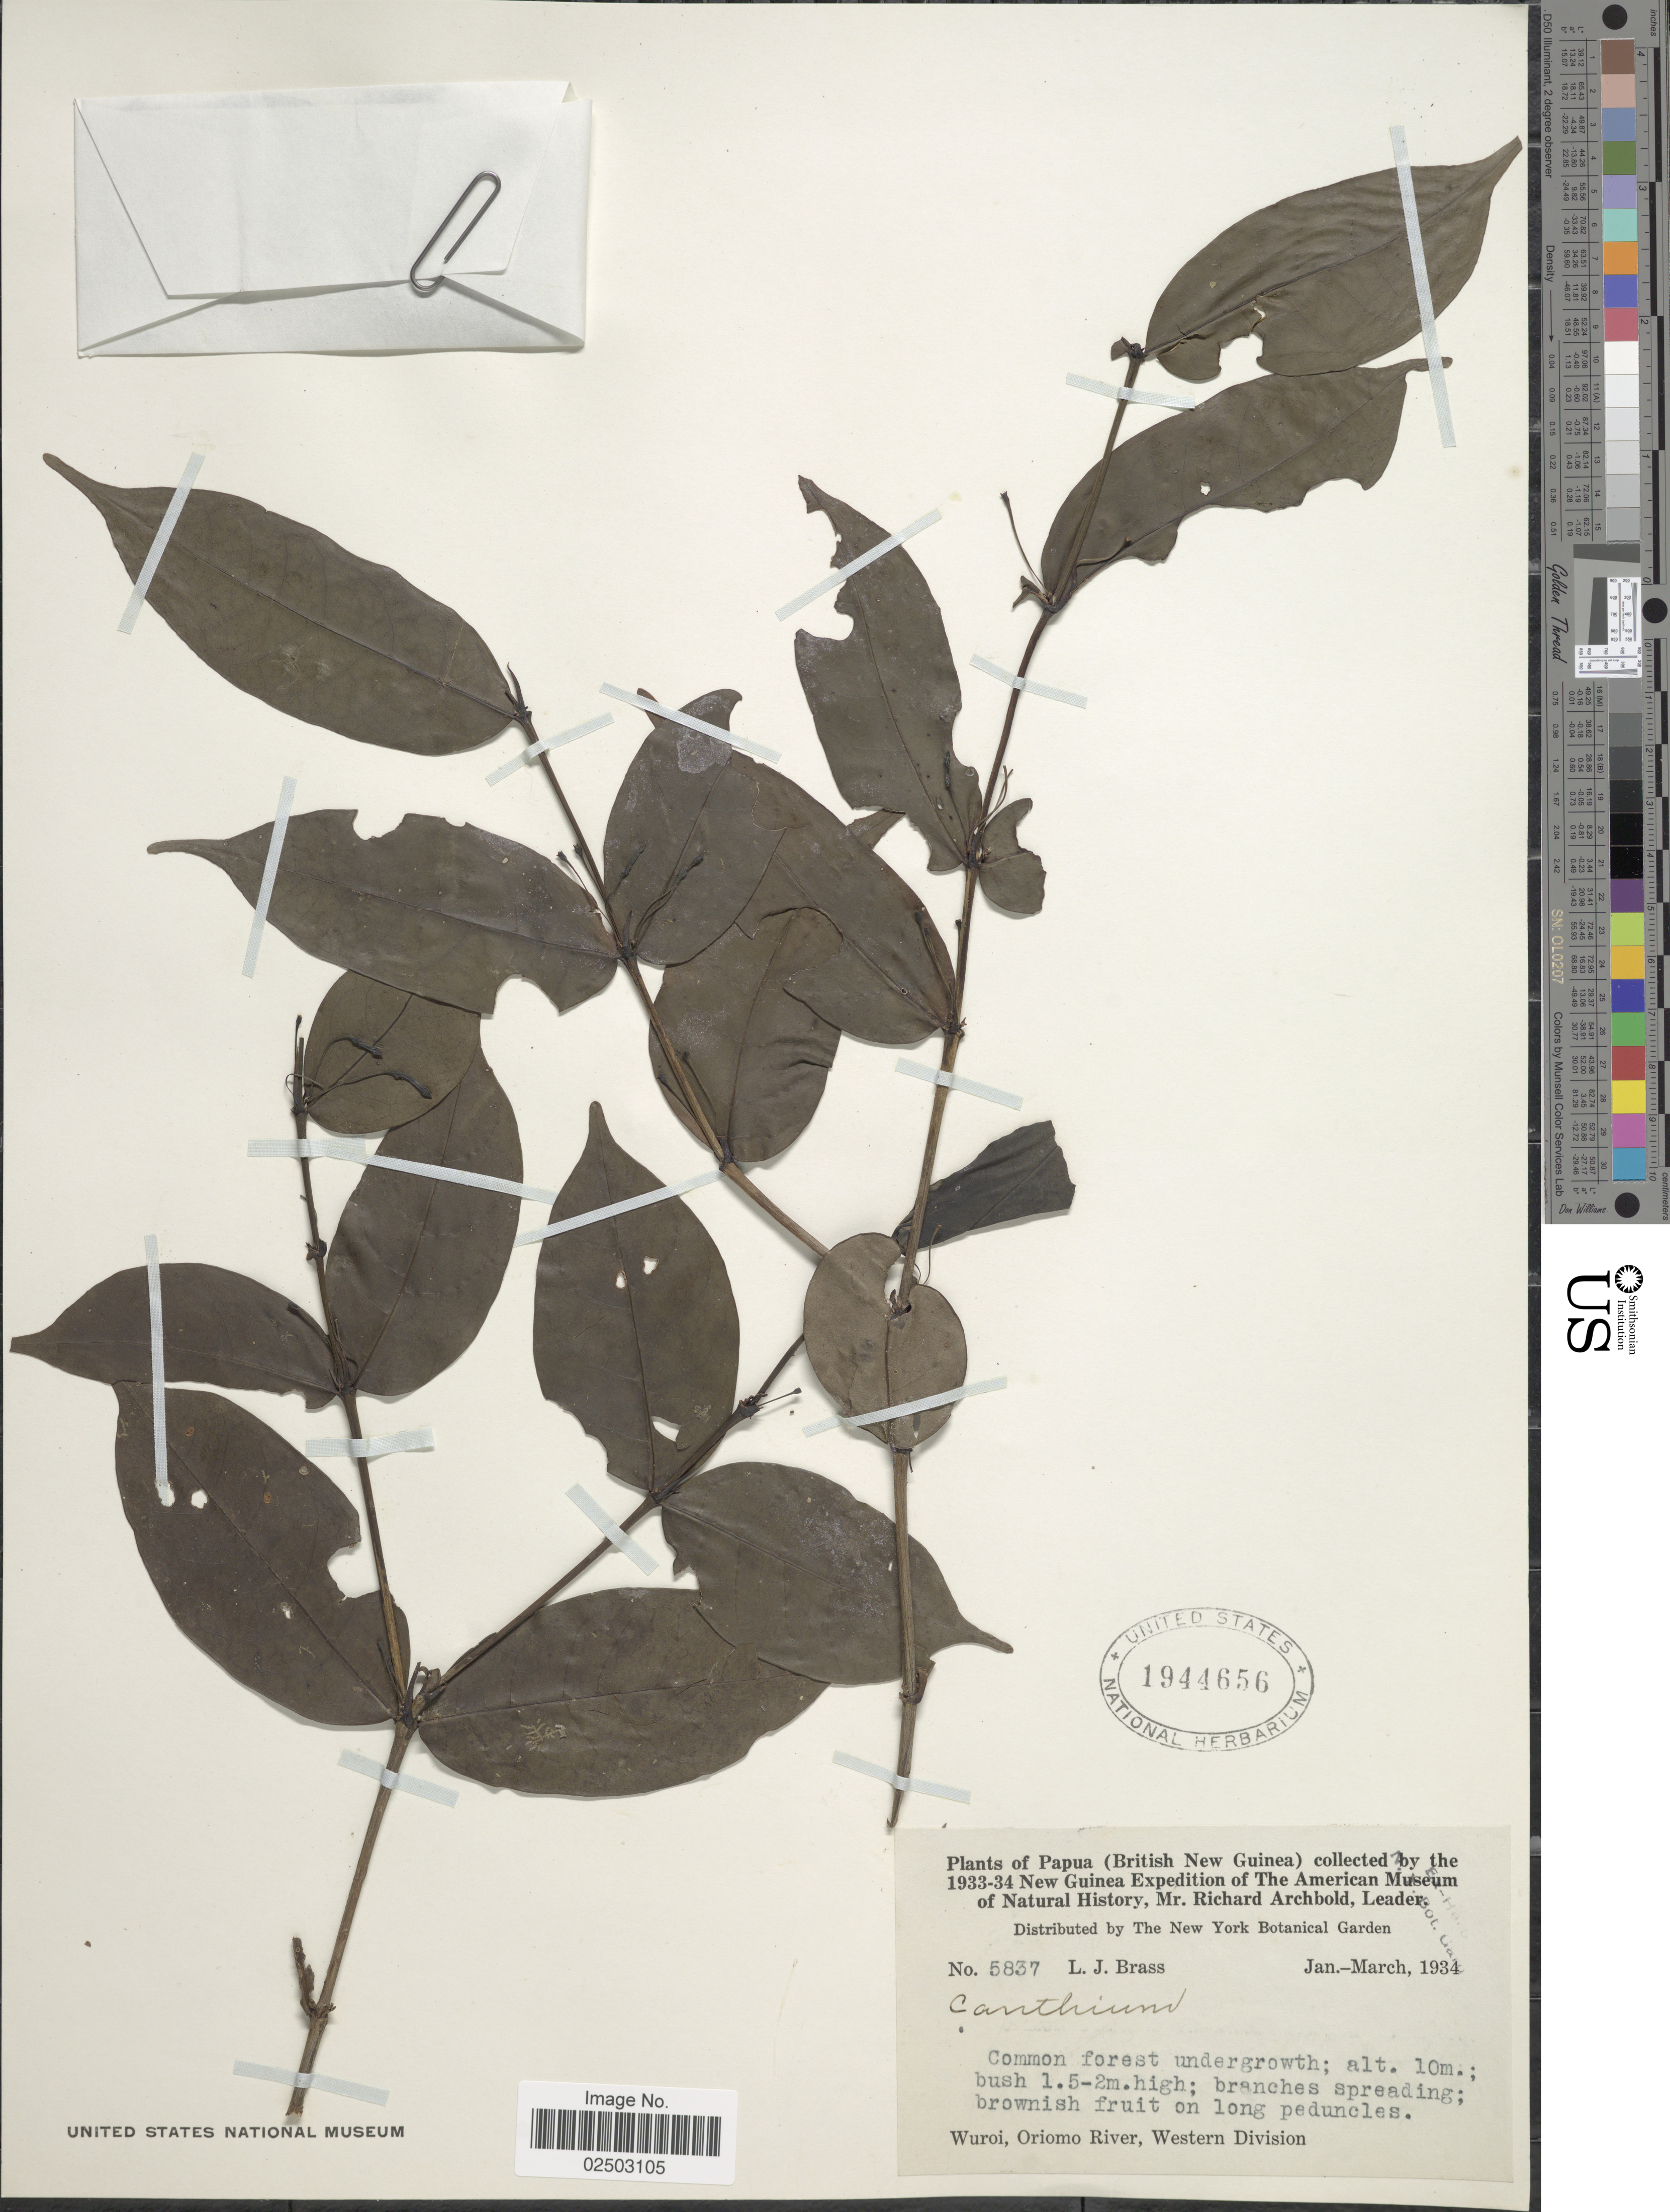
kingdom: Plantae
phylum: Tracheophyta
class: Magnoliopsida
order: Gentianales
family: Rubiaceae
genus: Bridsonia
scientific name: Bridsonia chamaedendrum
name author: (Kuntze) Verstraete & A.E. van Wyk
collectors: L. J. Brass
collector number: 5837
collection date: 1934-01/1934-03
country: Papua New Guinea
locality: Papua (British New Guinea), Wuroi, Oriomo River, Western Division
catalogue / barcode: US 1944656